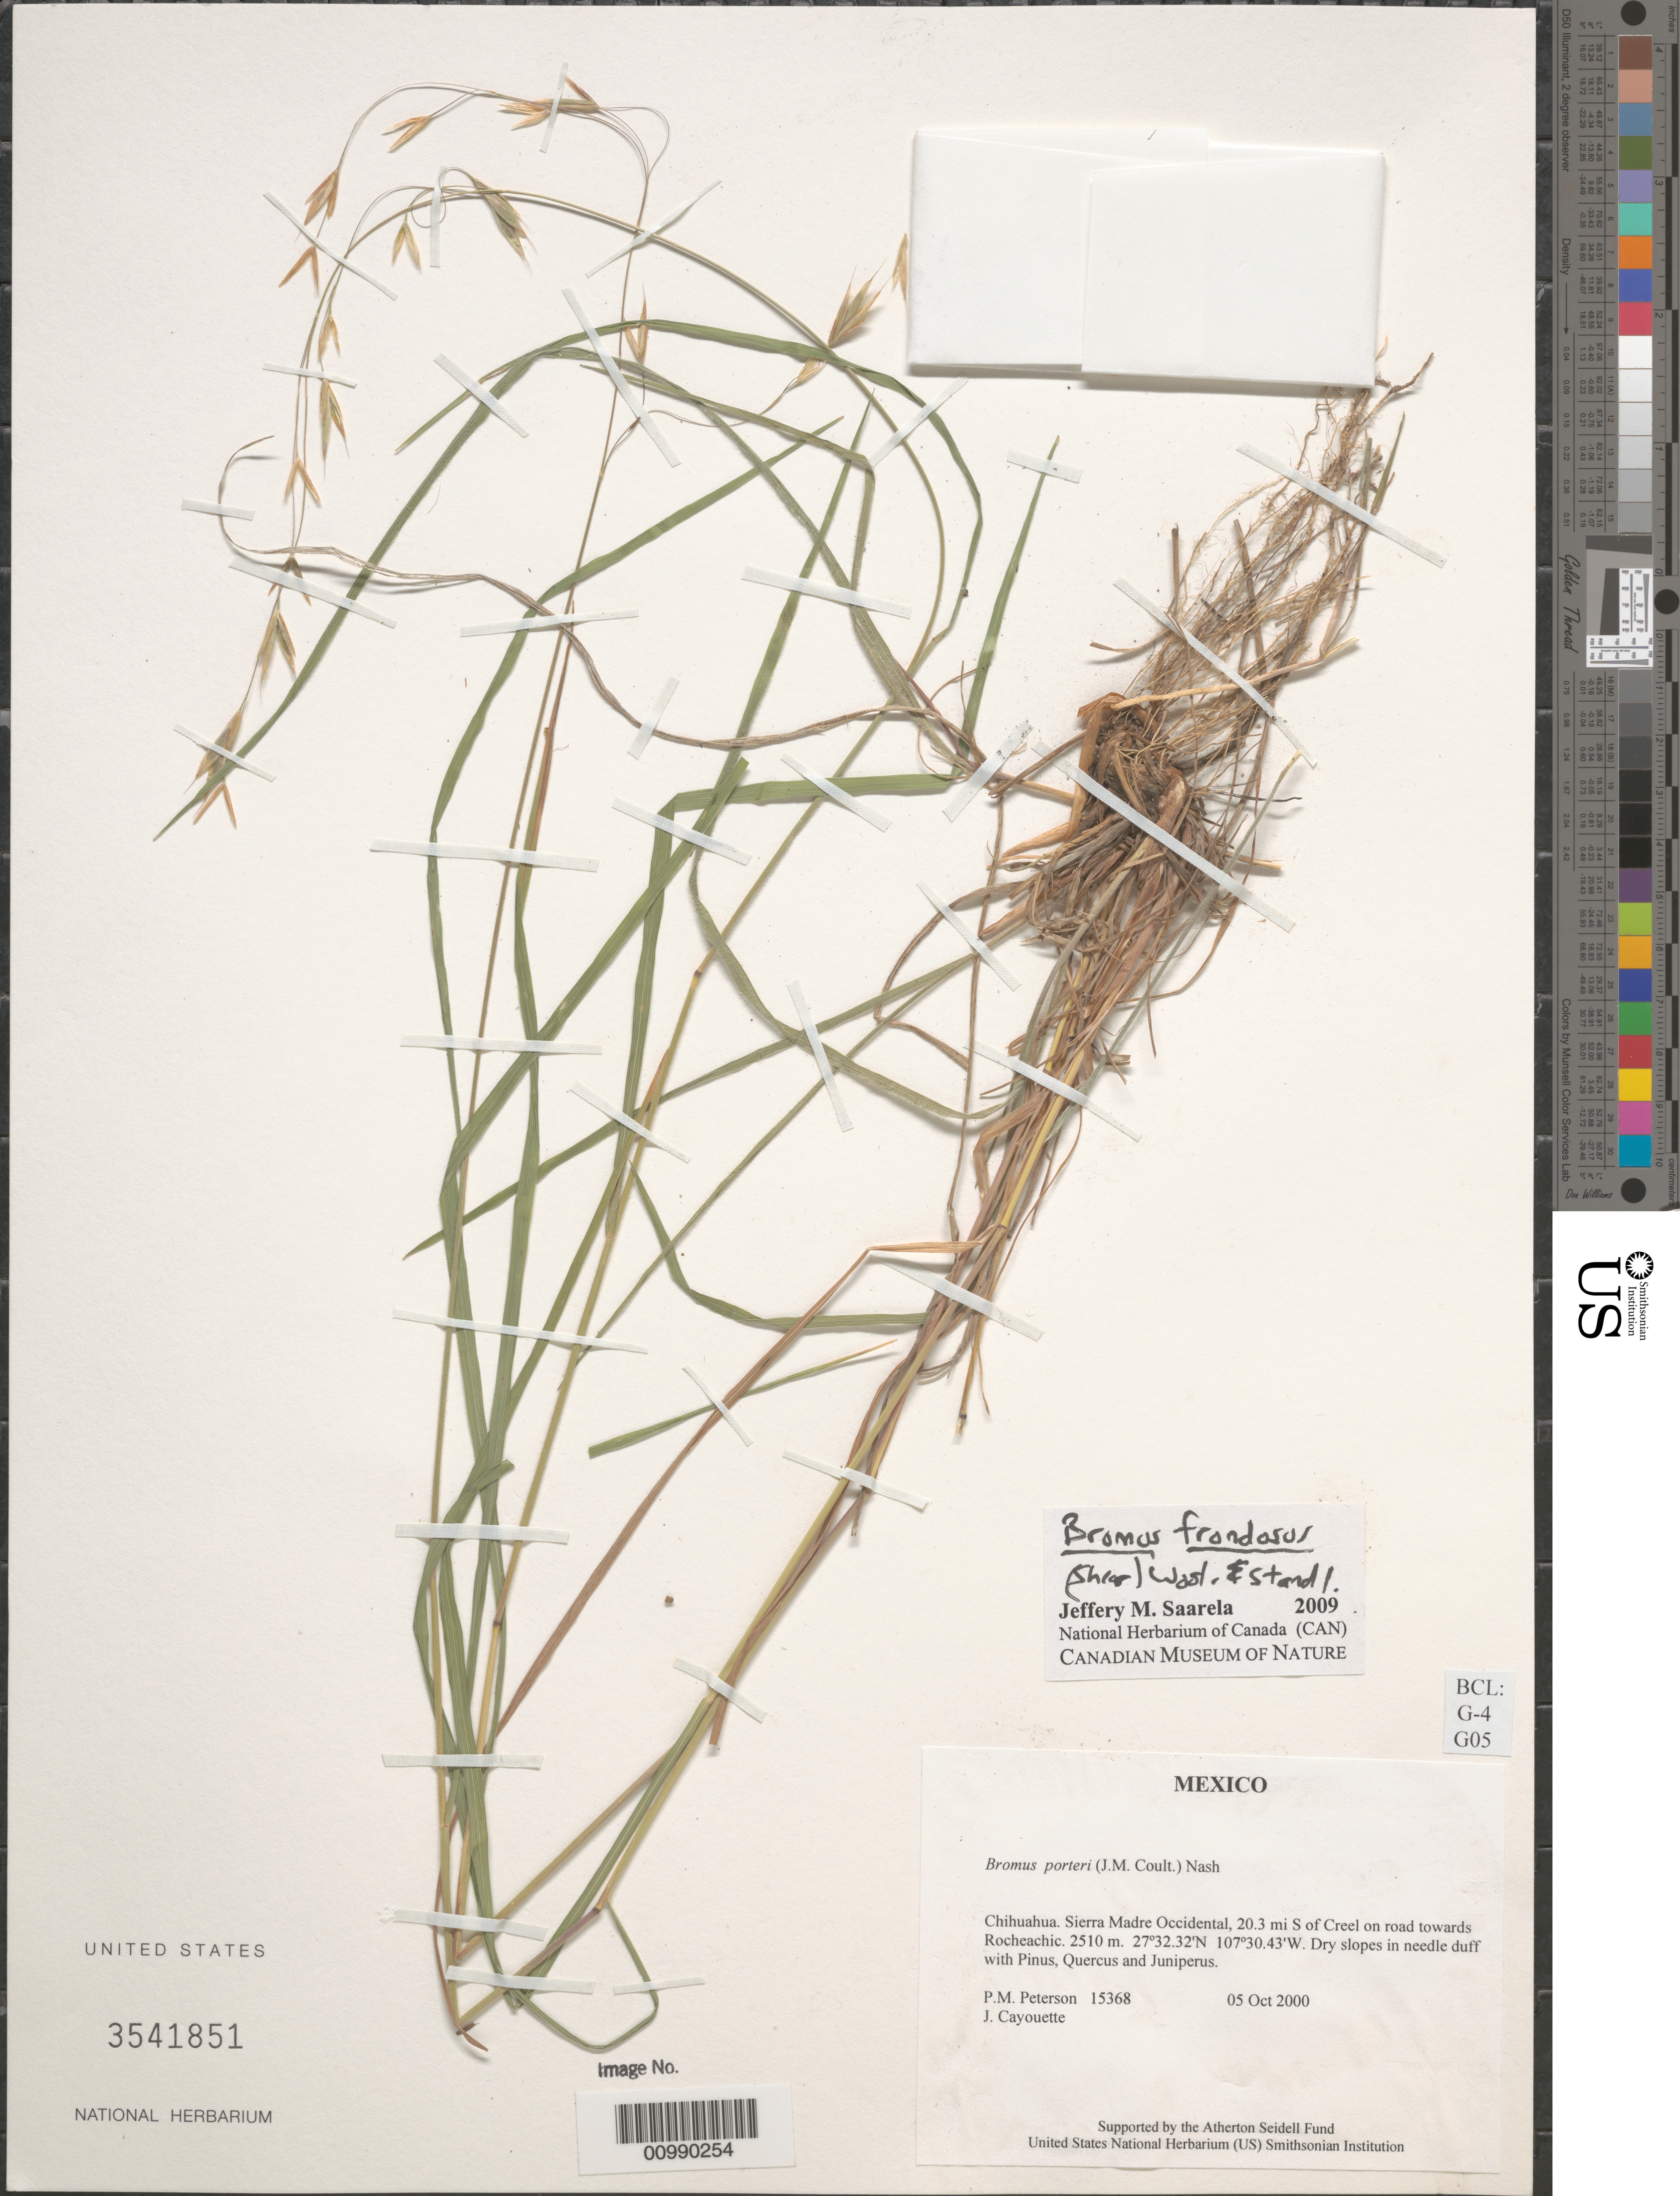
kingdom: Plantae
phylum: Tracheophyta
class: Liliopsida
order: Poales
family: Poaceae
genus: Bromus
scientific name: Bromus frondosus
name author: (Shear) Wooton & Standl.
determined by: Saarela, J. M., (CAN), Canadian Museum of Nature (CANADA)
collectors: P. M. Peterson & J. Cayouette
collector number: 15368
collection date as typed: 05 Oct 2000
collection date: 2000-10-05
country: Mexico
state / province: Chihuahua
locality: Sierra Madre Occidental, 20.3 mi S of Creel on road towards Rocheachic.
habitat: Dry slopes in needle duff with Pinus, Quercus and Juniperus.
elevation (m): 2510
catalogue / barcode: US 3541851